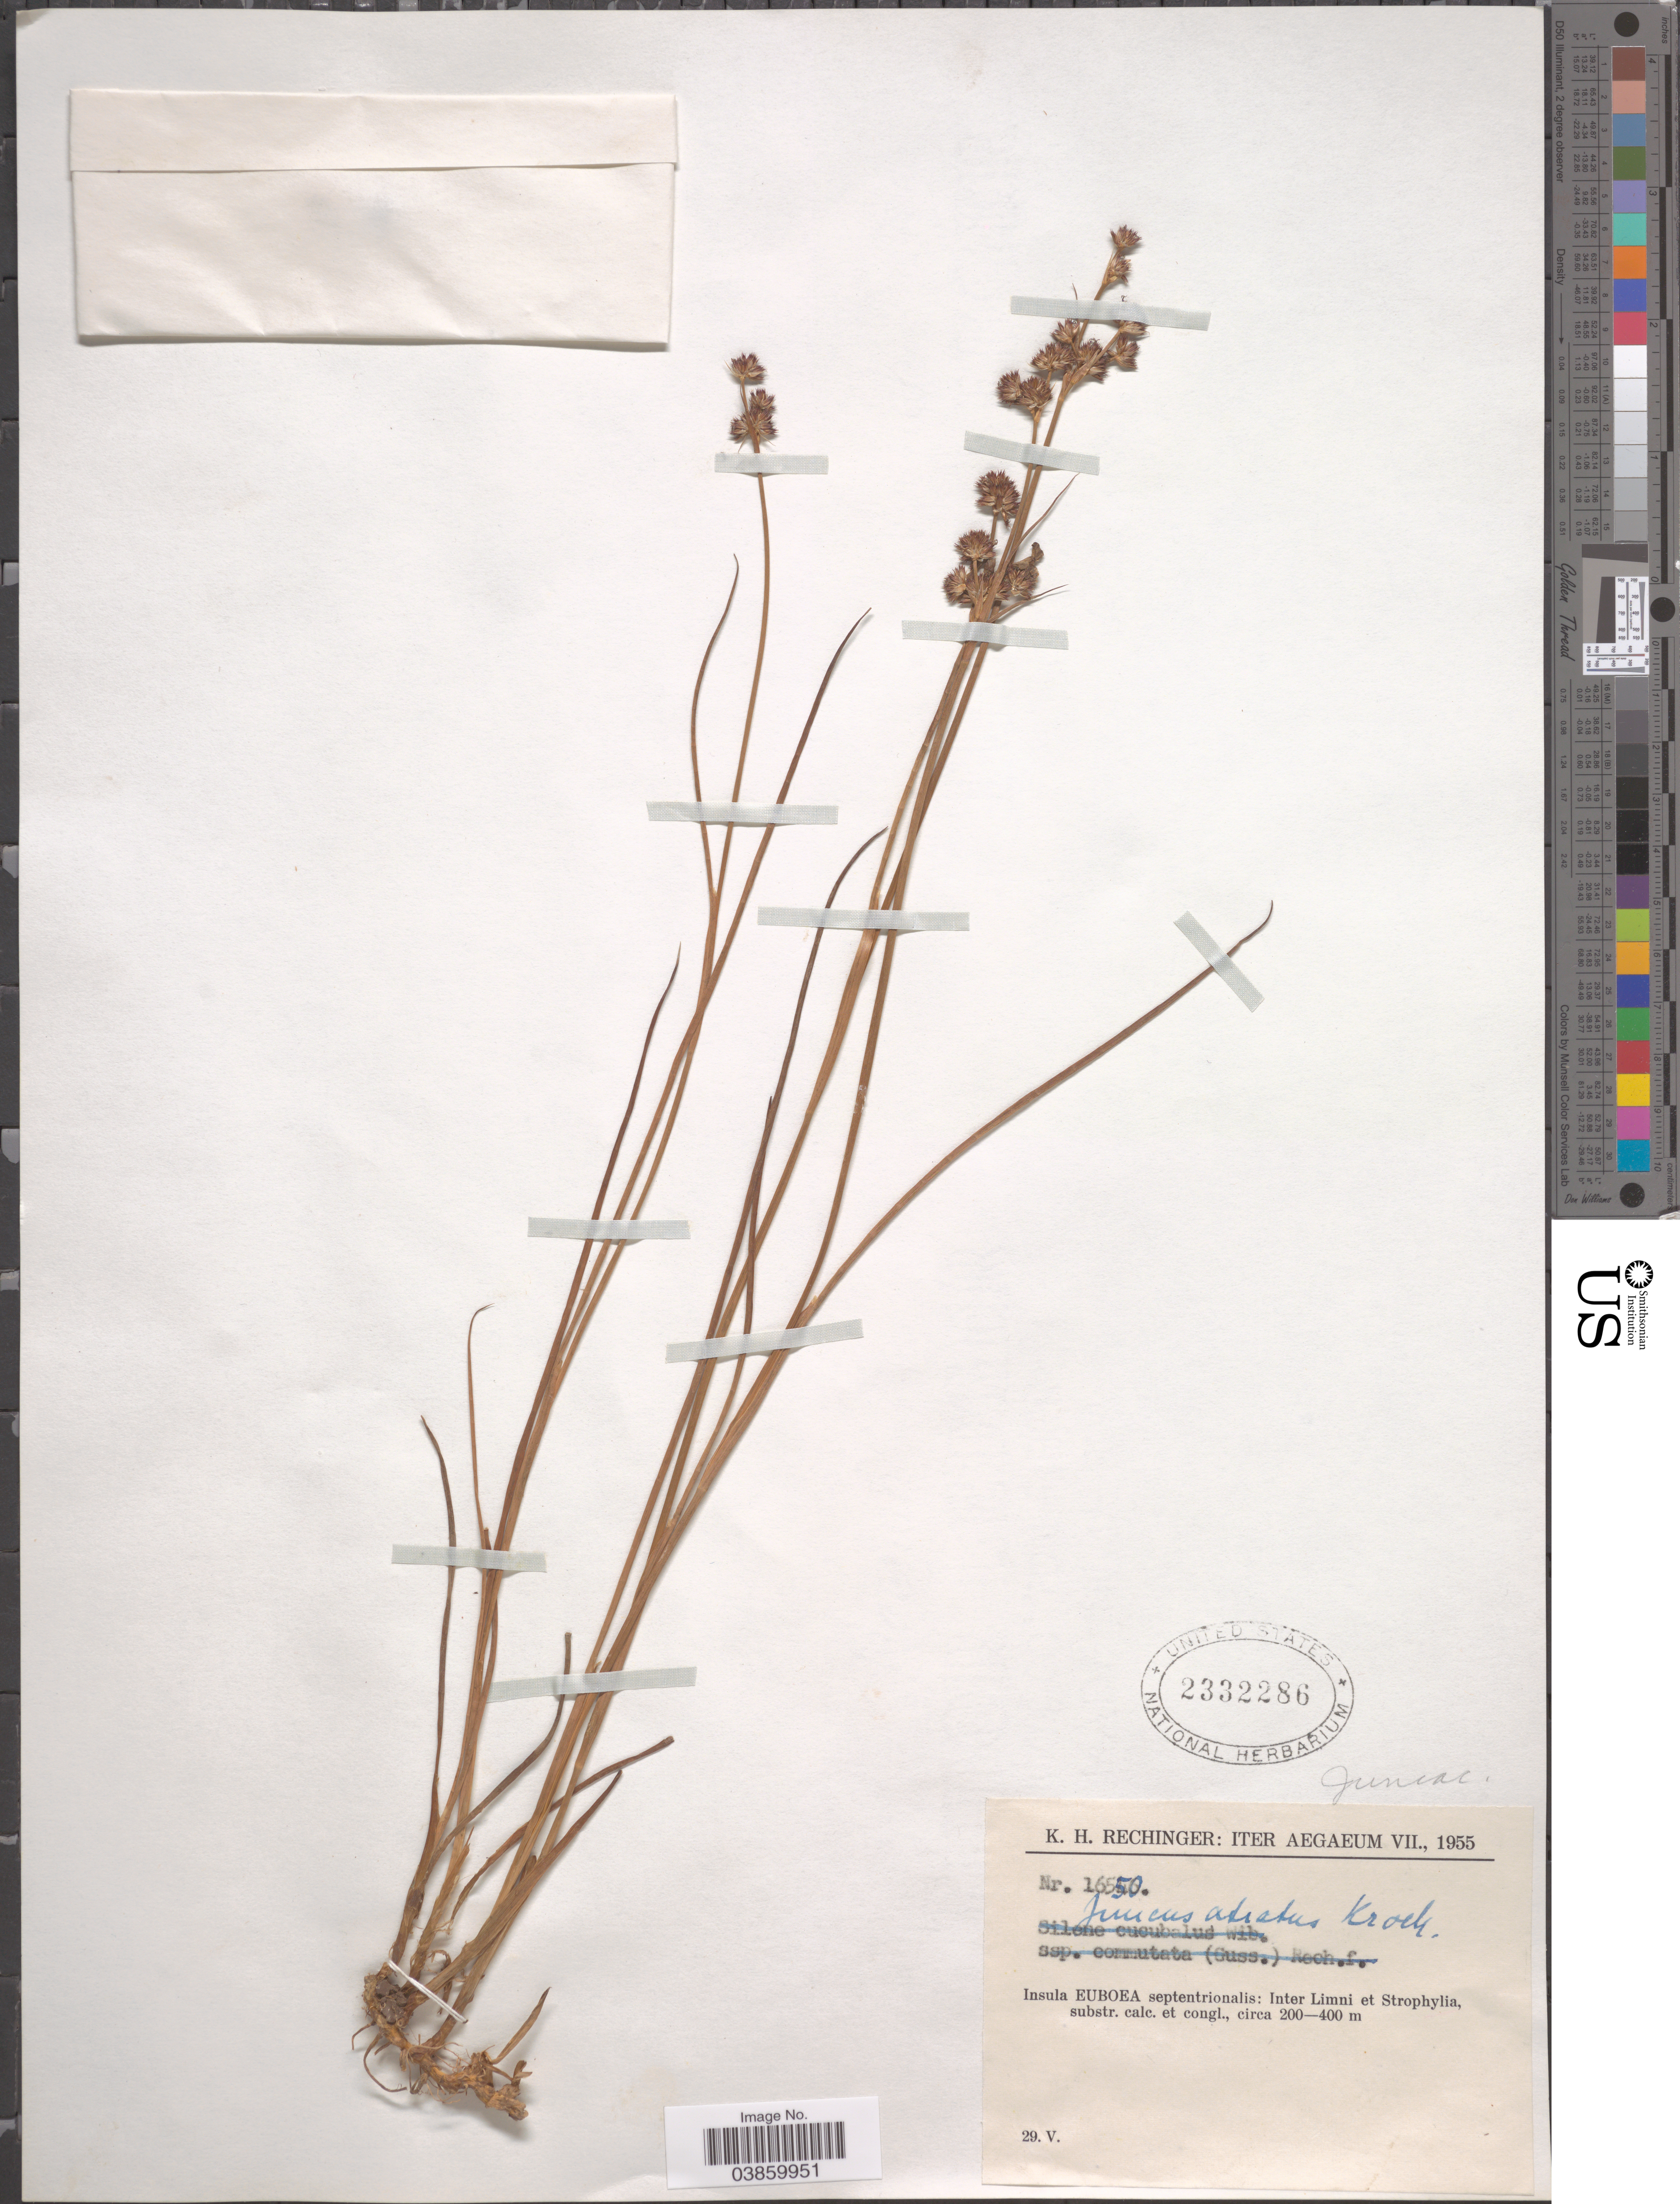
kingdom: Plantae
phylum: Tracheophyta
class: Liliopsida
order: Poales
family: Juncaceae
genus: Juncus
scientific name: Juncus atratus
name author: Krock.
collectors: K. H. Rechinger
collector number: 16550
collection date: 1955-05-29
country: Greece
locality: Aegaeum. Insula Euboea septentrionalis: Inter Limni et Strophylia, substr. calc. et congl.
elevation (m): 200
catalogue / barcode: US 2332286